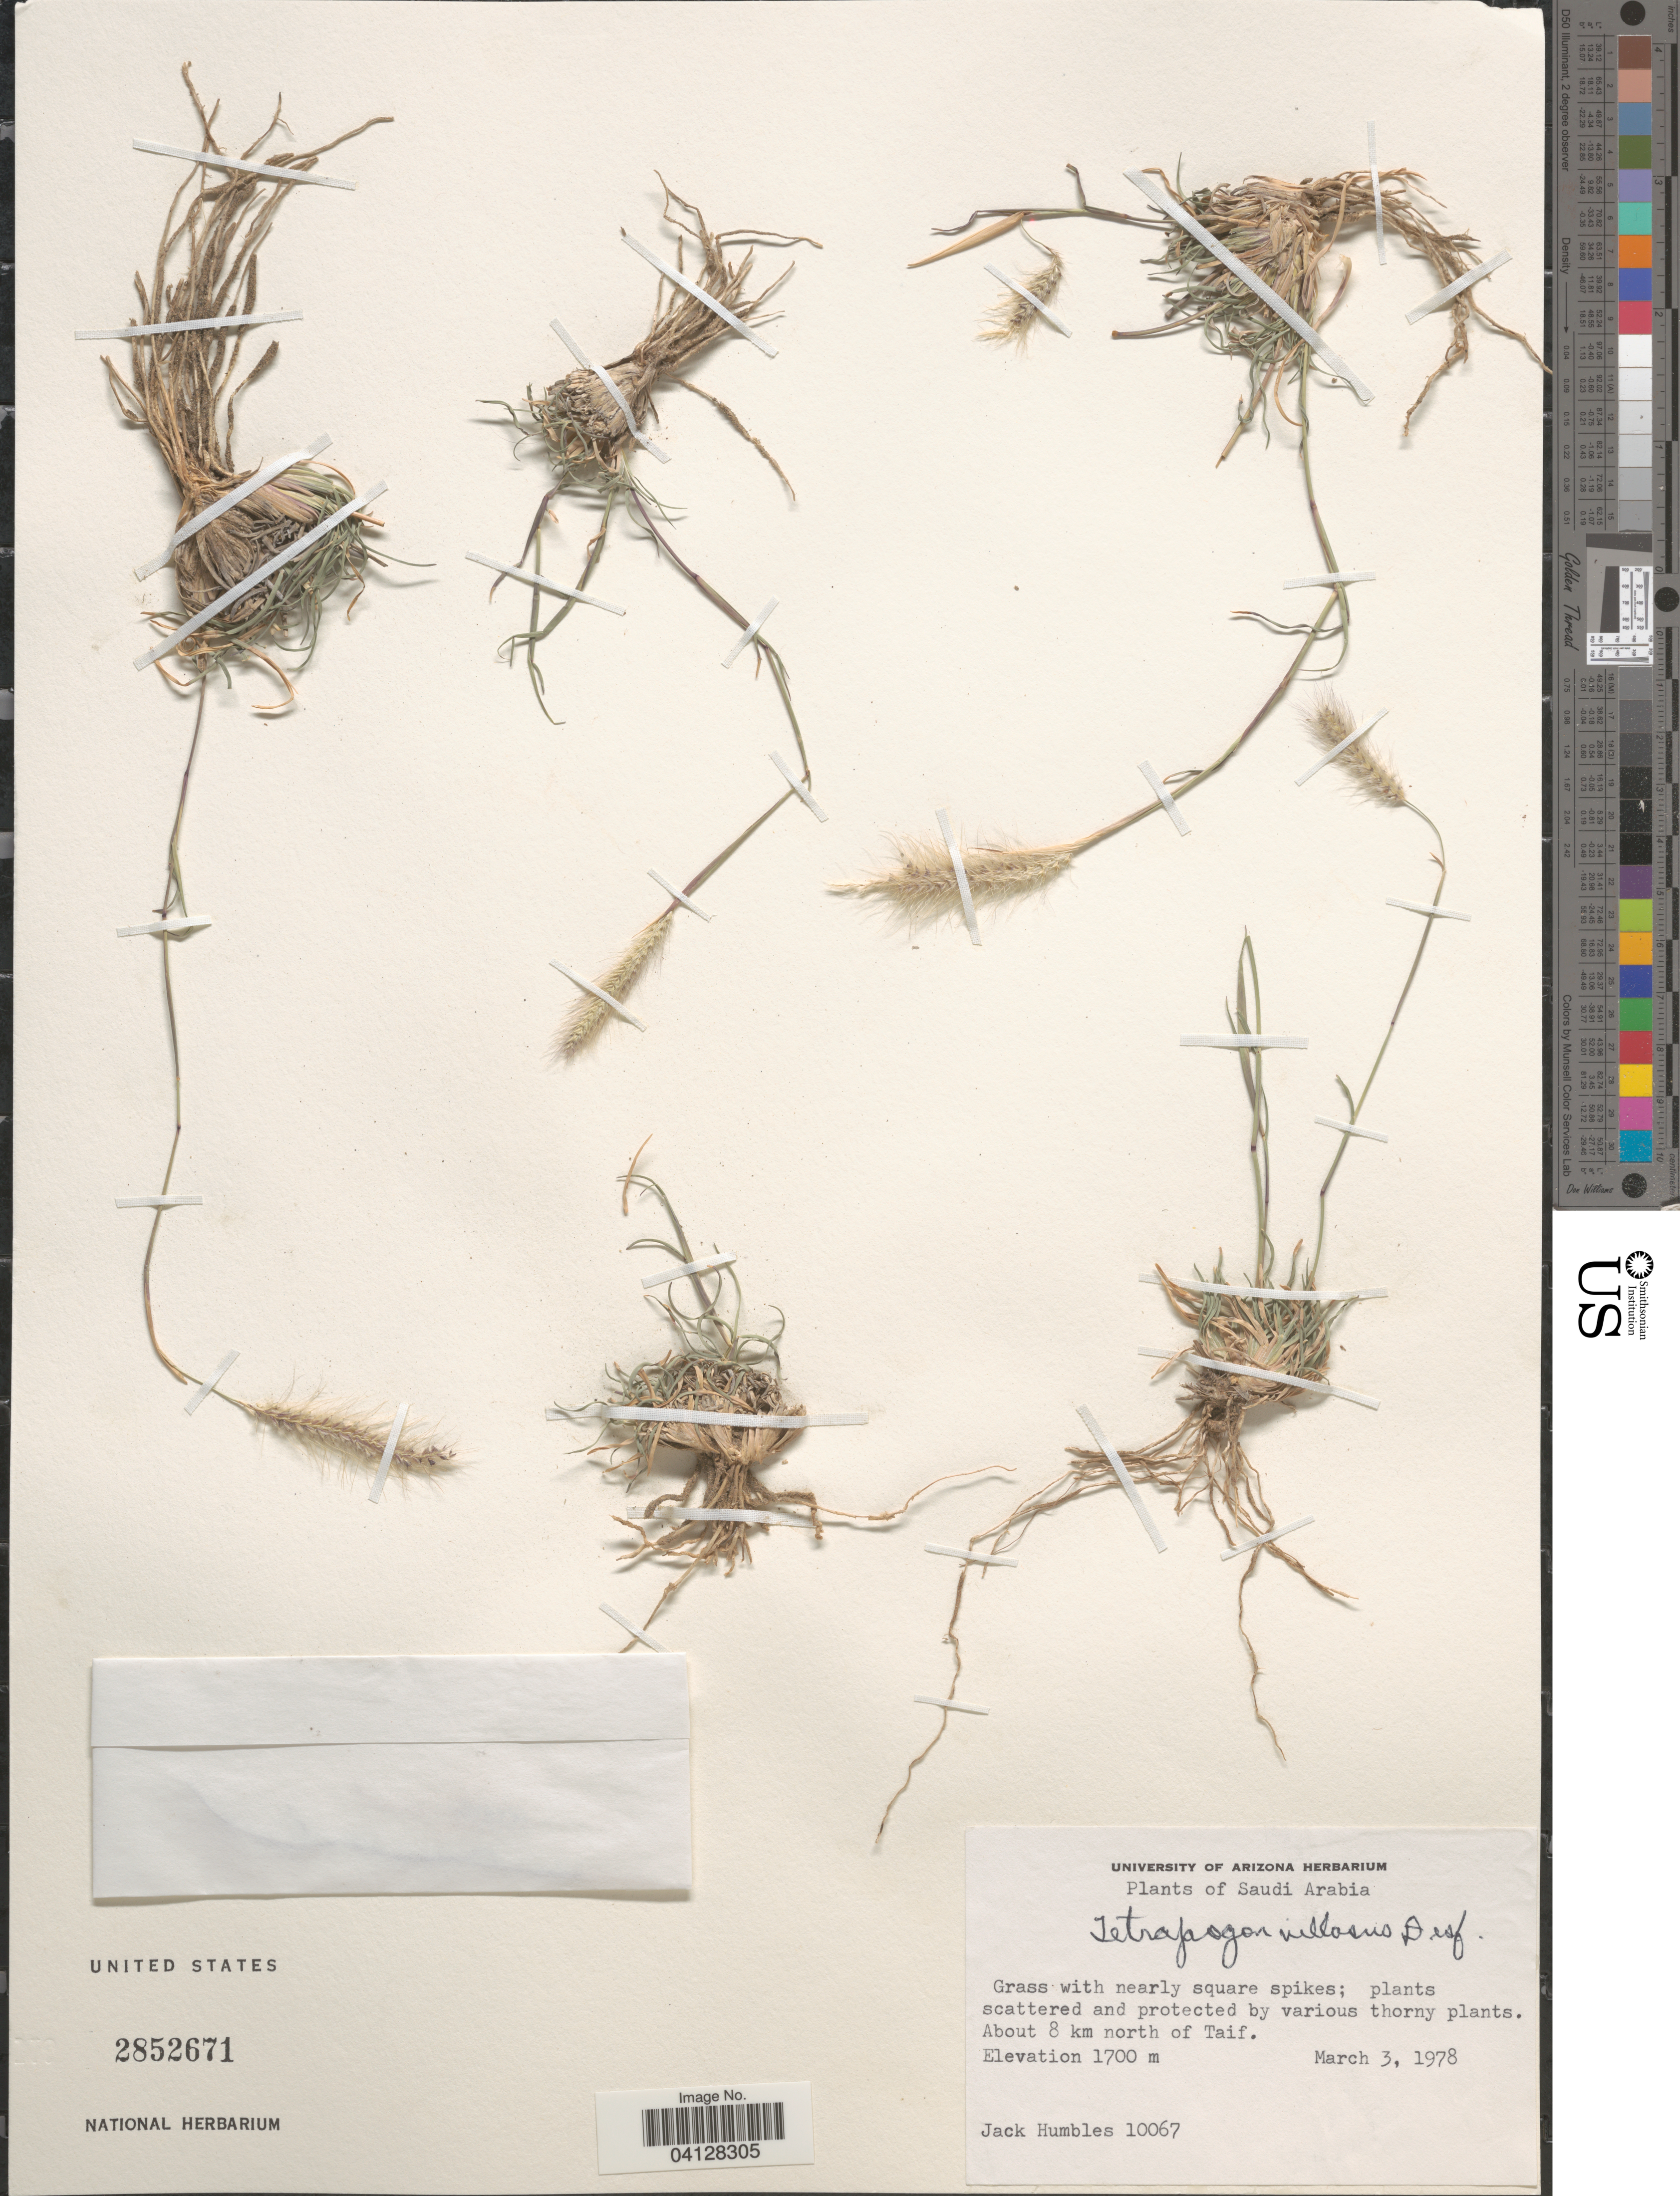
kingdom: Plantae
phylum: Tracheophyta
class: Liliopsida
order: Poales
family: Poaceae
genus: Tetrapogon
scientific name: Tetrapogon villosus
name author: Desf.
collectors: J. Humbles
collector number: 10067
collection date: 1978-03-03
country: Saudi Arabia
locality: About 8 km north of Taif.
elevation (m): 1700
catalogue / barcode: US 2852671